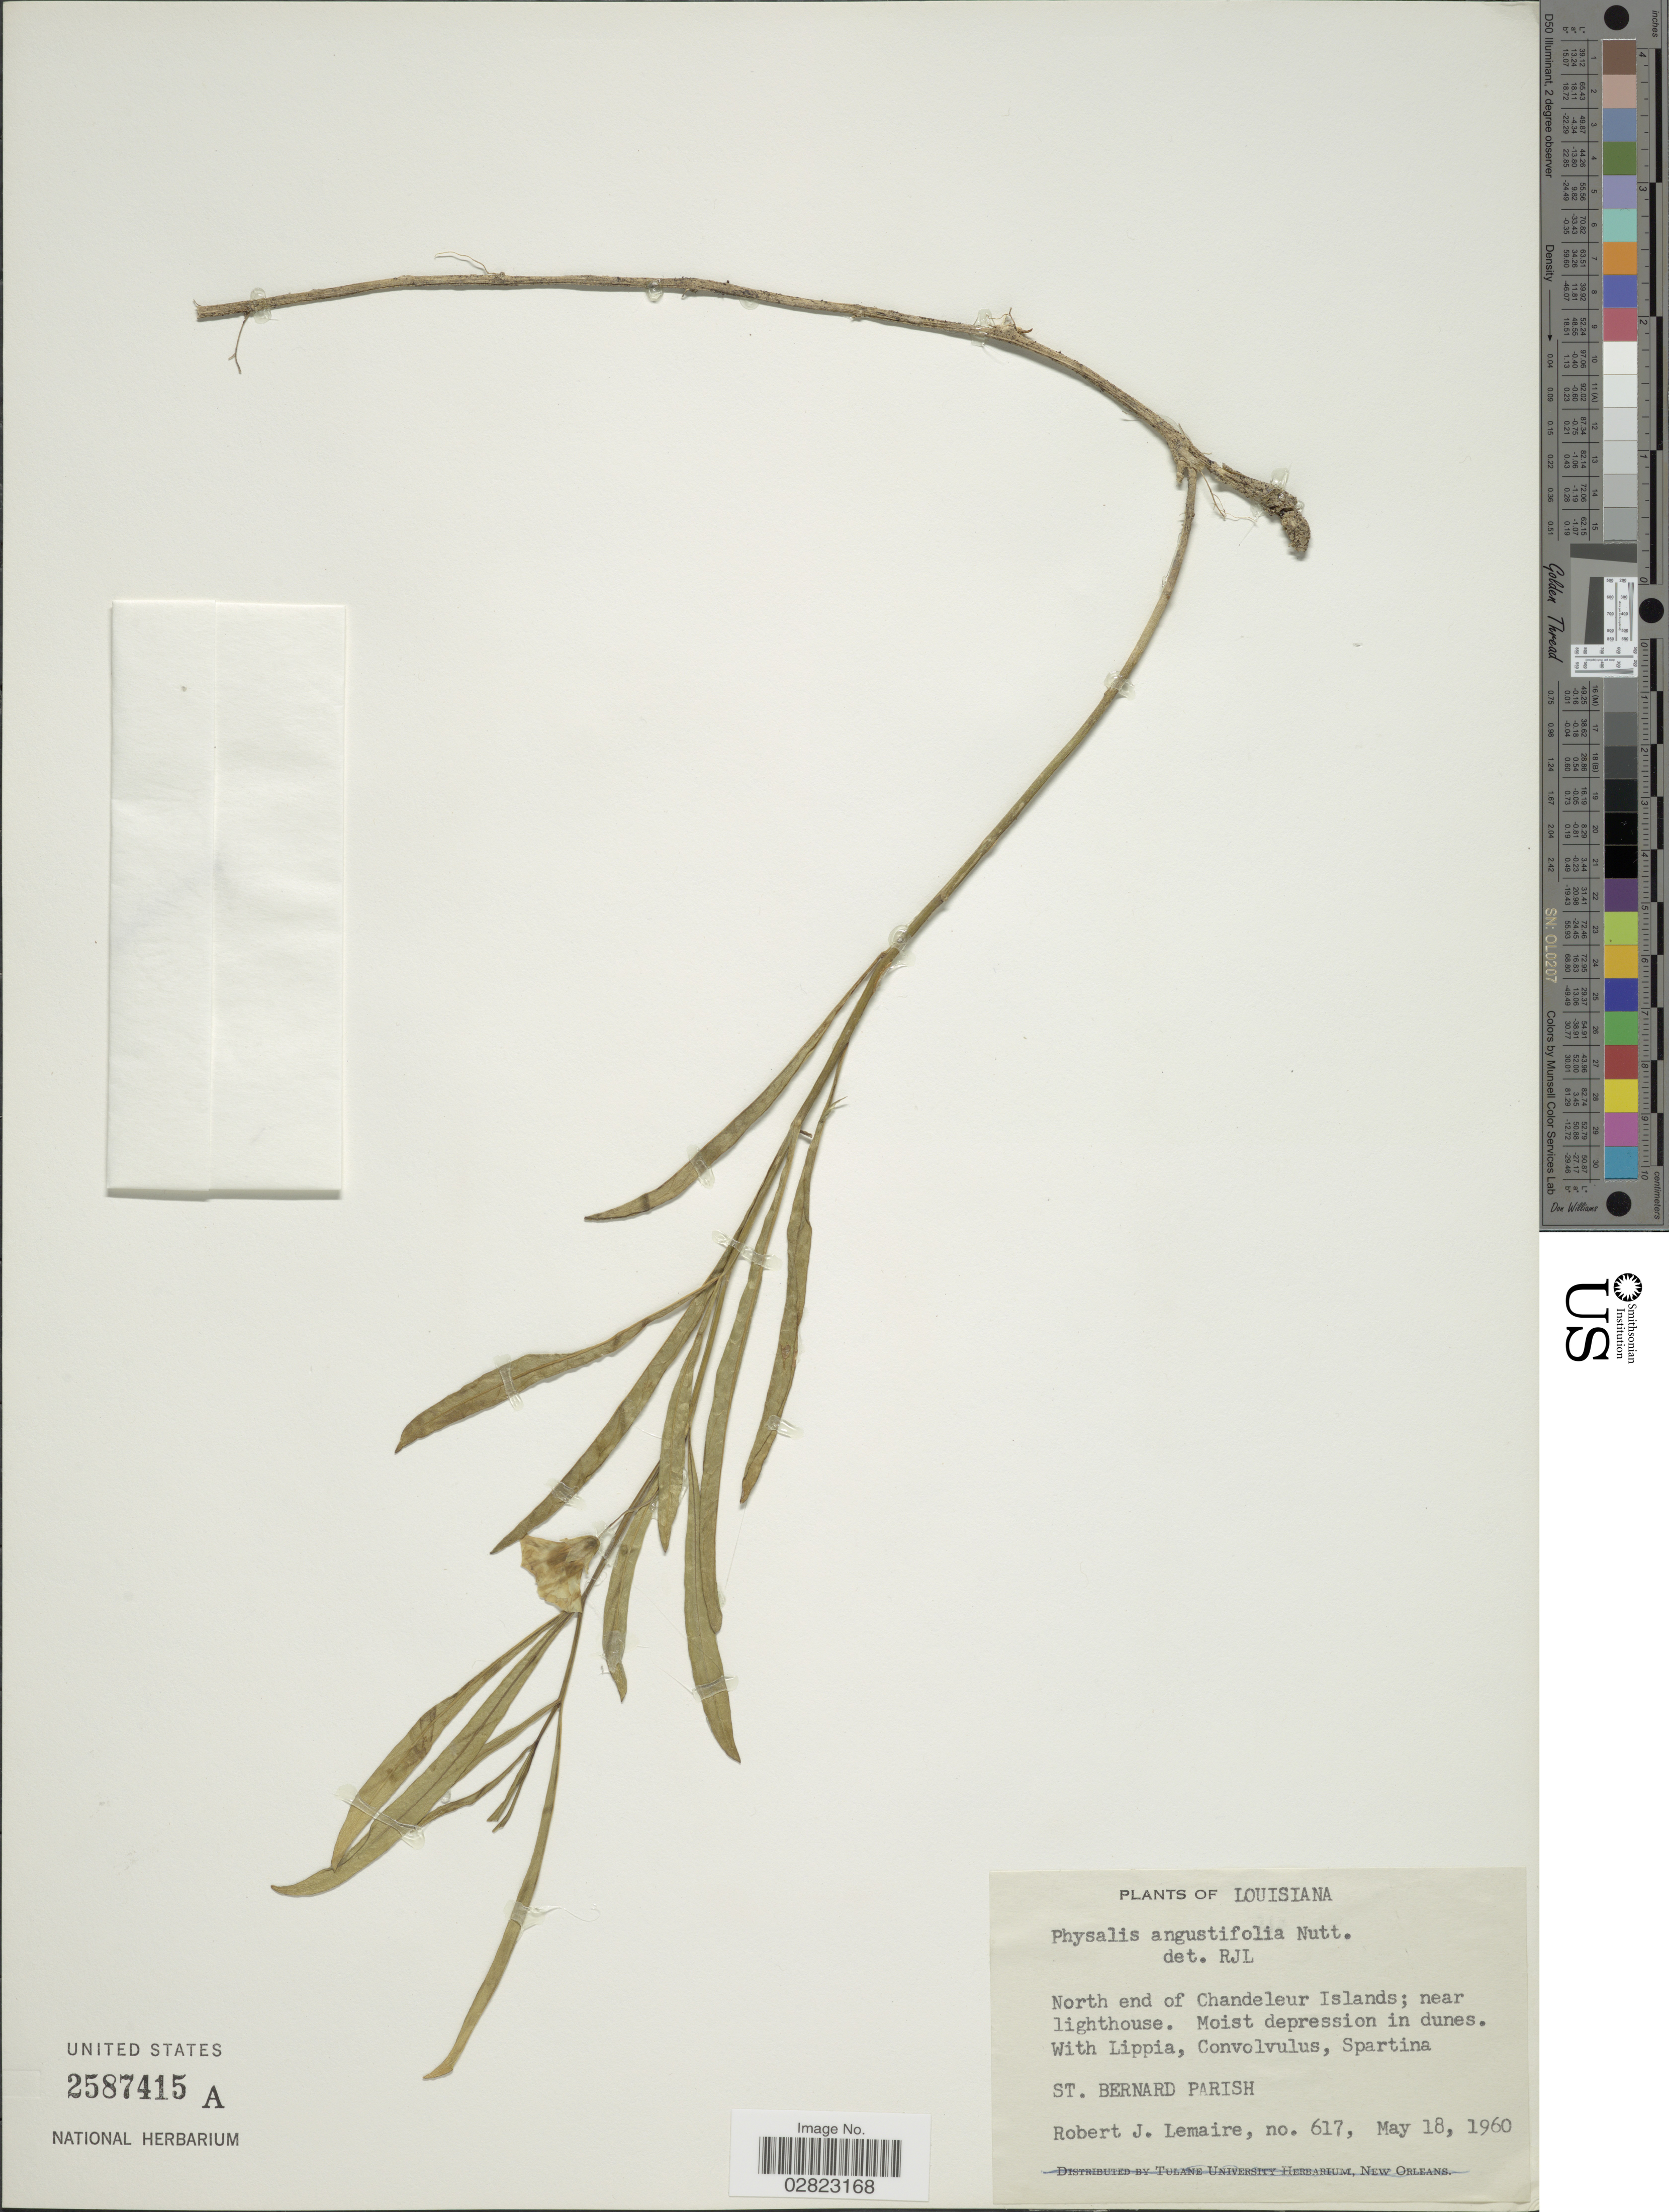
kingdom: Plantae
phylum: Tracheophyta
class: Magnoliopsida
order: Solanales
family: Solanaceae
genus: Physalis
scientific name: Physalis angustifolia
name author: Nutt.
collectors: R. J. Lemaire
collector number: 617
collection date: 1960-05-18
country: United States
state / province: Louisiana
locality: North end of Chandeleur Islands; near lighthouse. St. Bernard Parish.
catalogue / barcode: US 2587415A